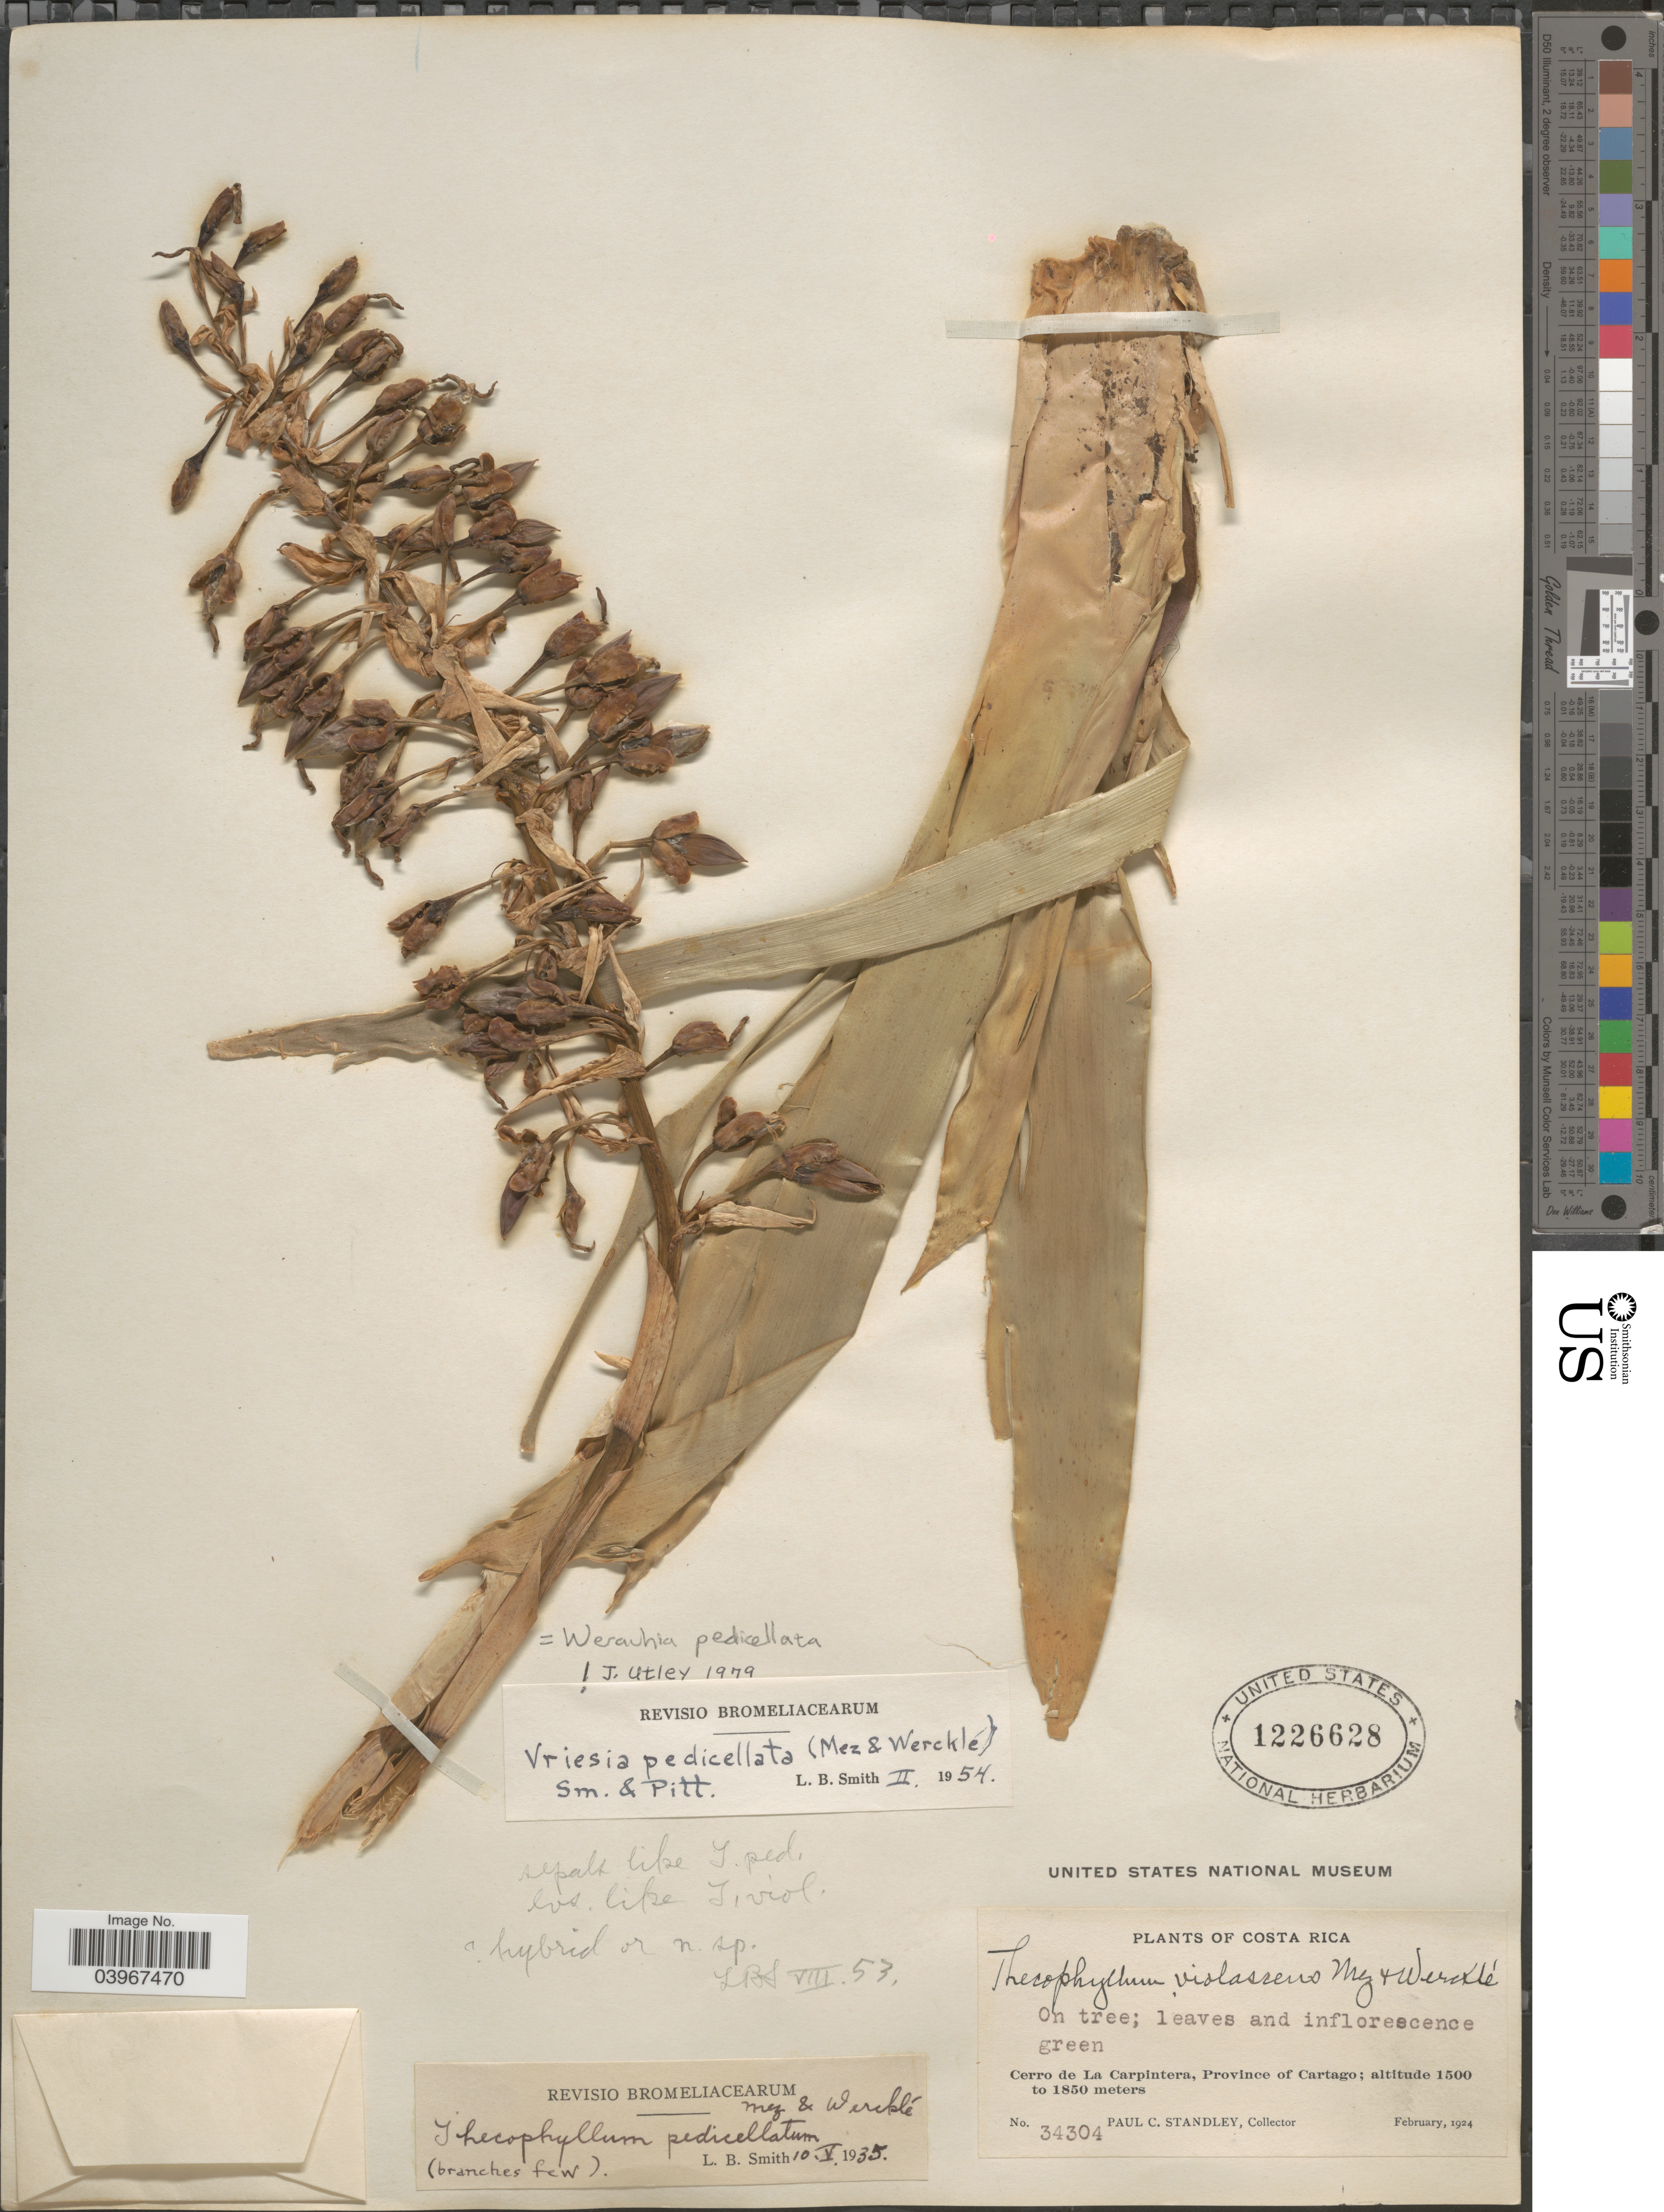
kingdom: Plantae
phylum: Tracheophyta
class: Liliopsida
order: Poales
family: Bromeliaceae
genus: Werauhia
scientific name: Werauhia pedicellata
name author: (Mez & Wercklé) J.R. Grant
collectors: P. C. Standley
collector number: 34304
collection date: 1924-02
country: Costa Rica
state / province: Cartago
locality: Cerro de La Carpintera.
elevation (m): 1500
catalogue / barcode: US 1226628